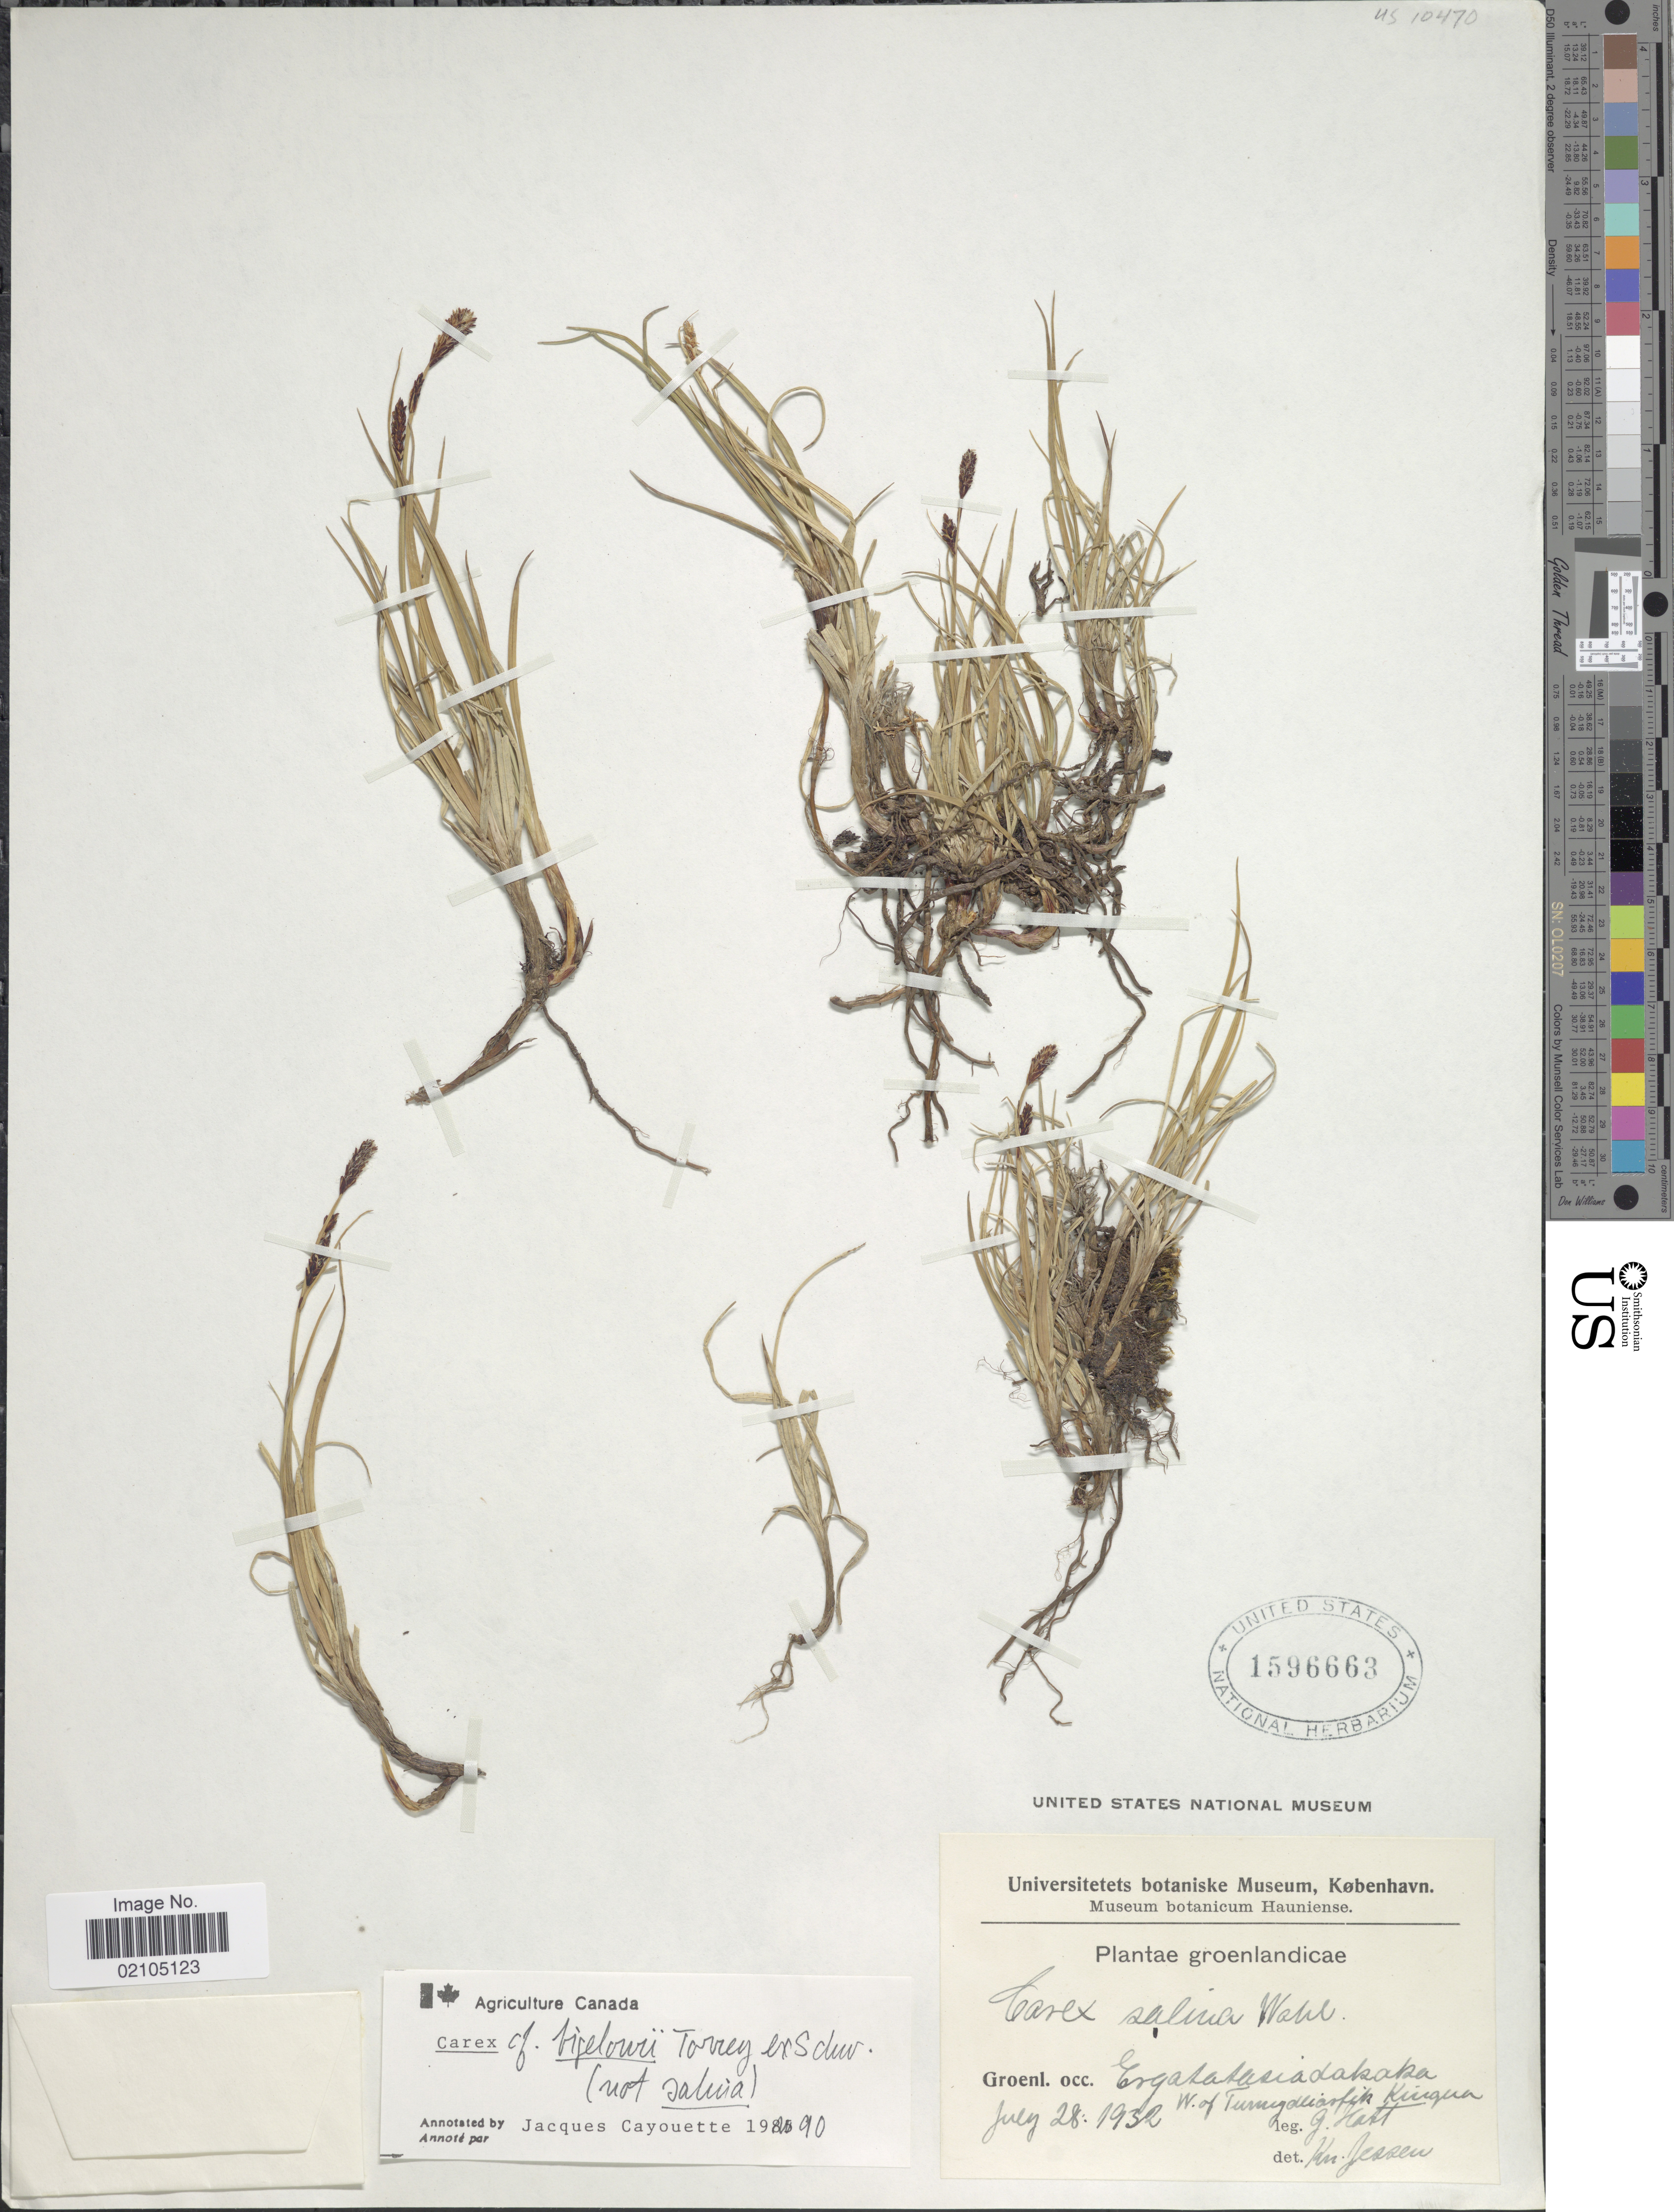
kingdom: Plantae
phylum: Tracheophyta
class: Liliopsida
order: Poales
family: Cyperaceae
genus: Carex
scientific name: Carex bigelowii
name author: Torr. ex Schwein.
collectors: G. Hatt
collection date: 1932-07-28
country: Greenland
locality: Groenlandicae. Groenl. occ. Ergalatasiadakaka W. of Tumugdliarfifa Kingna [interpreted]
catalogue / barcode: US 1596663